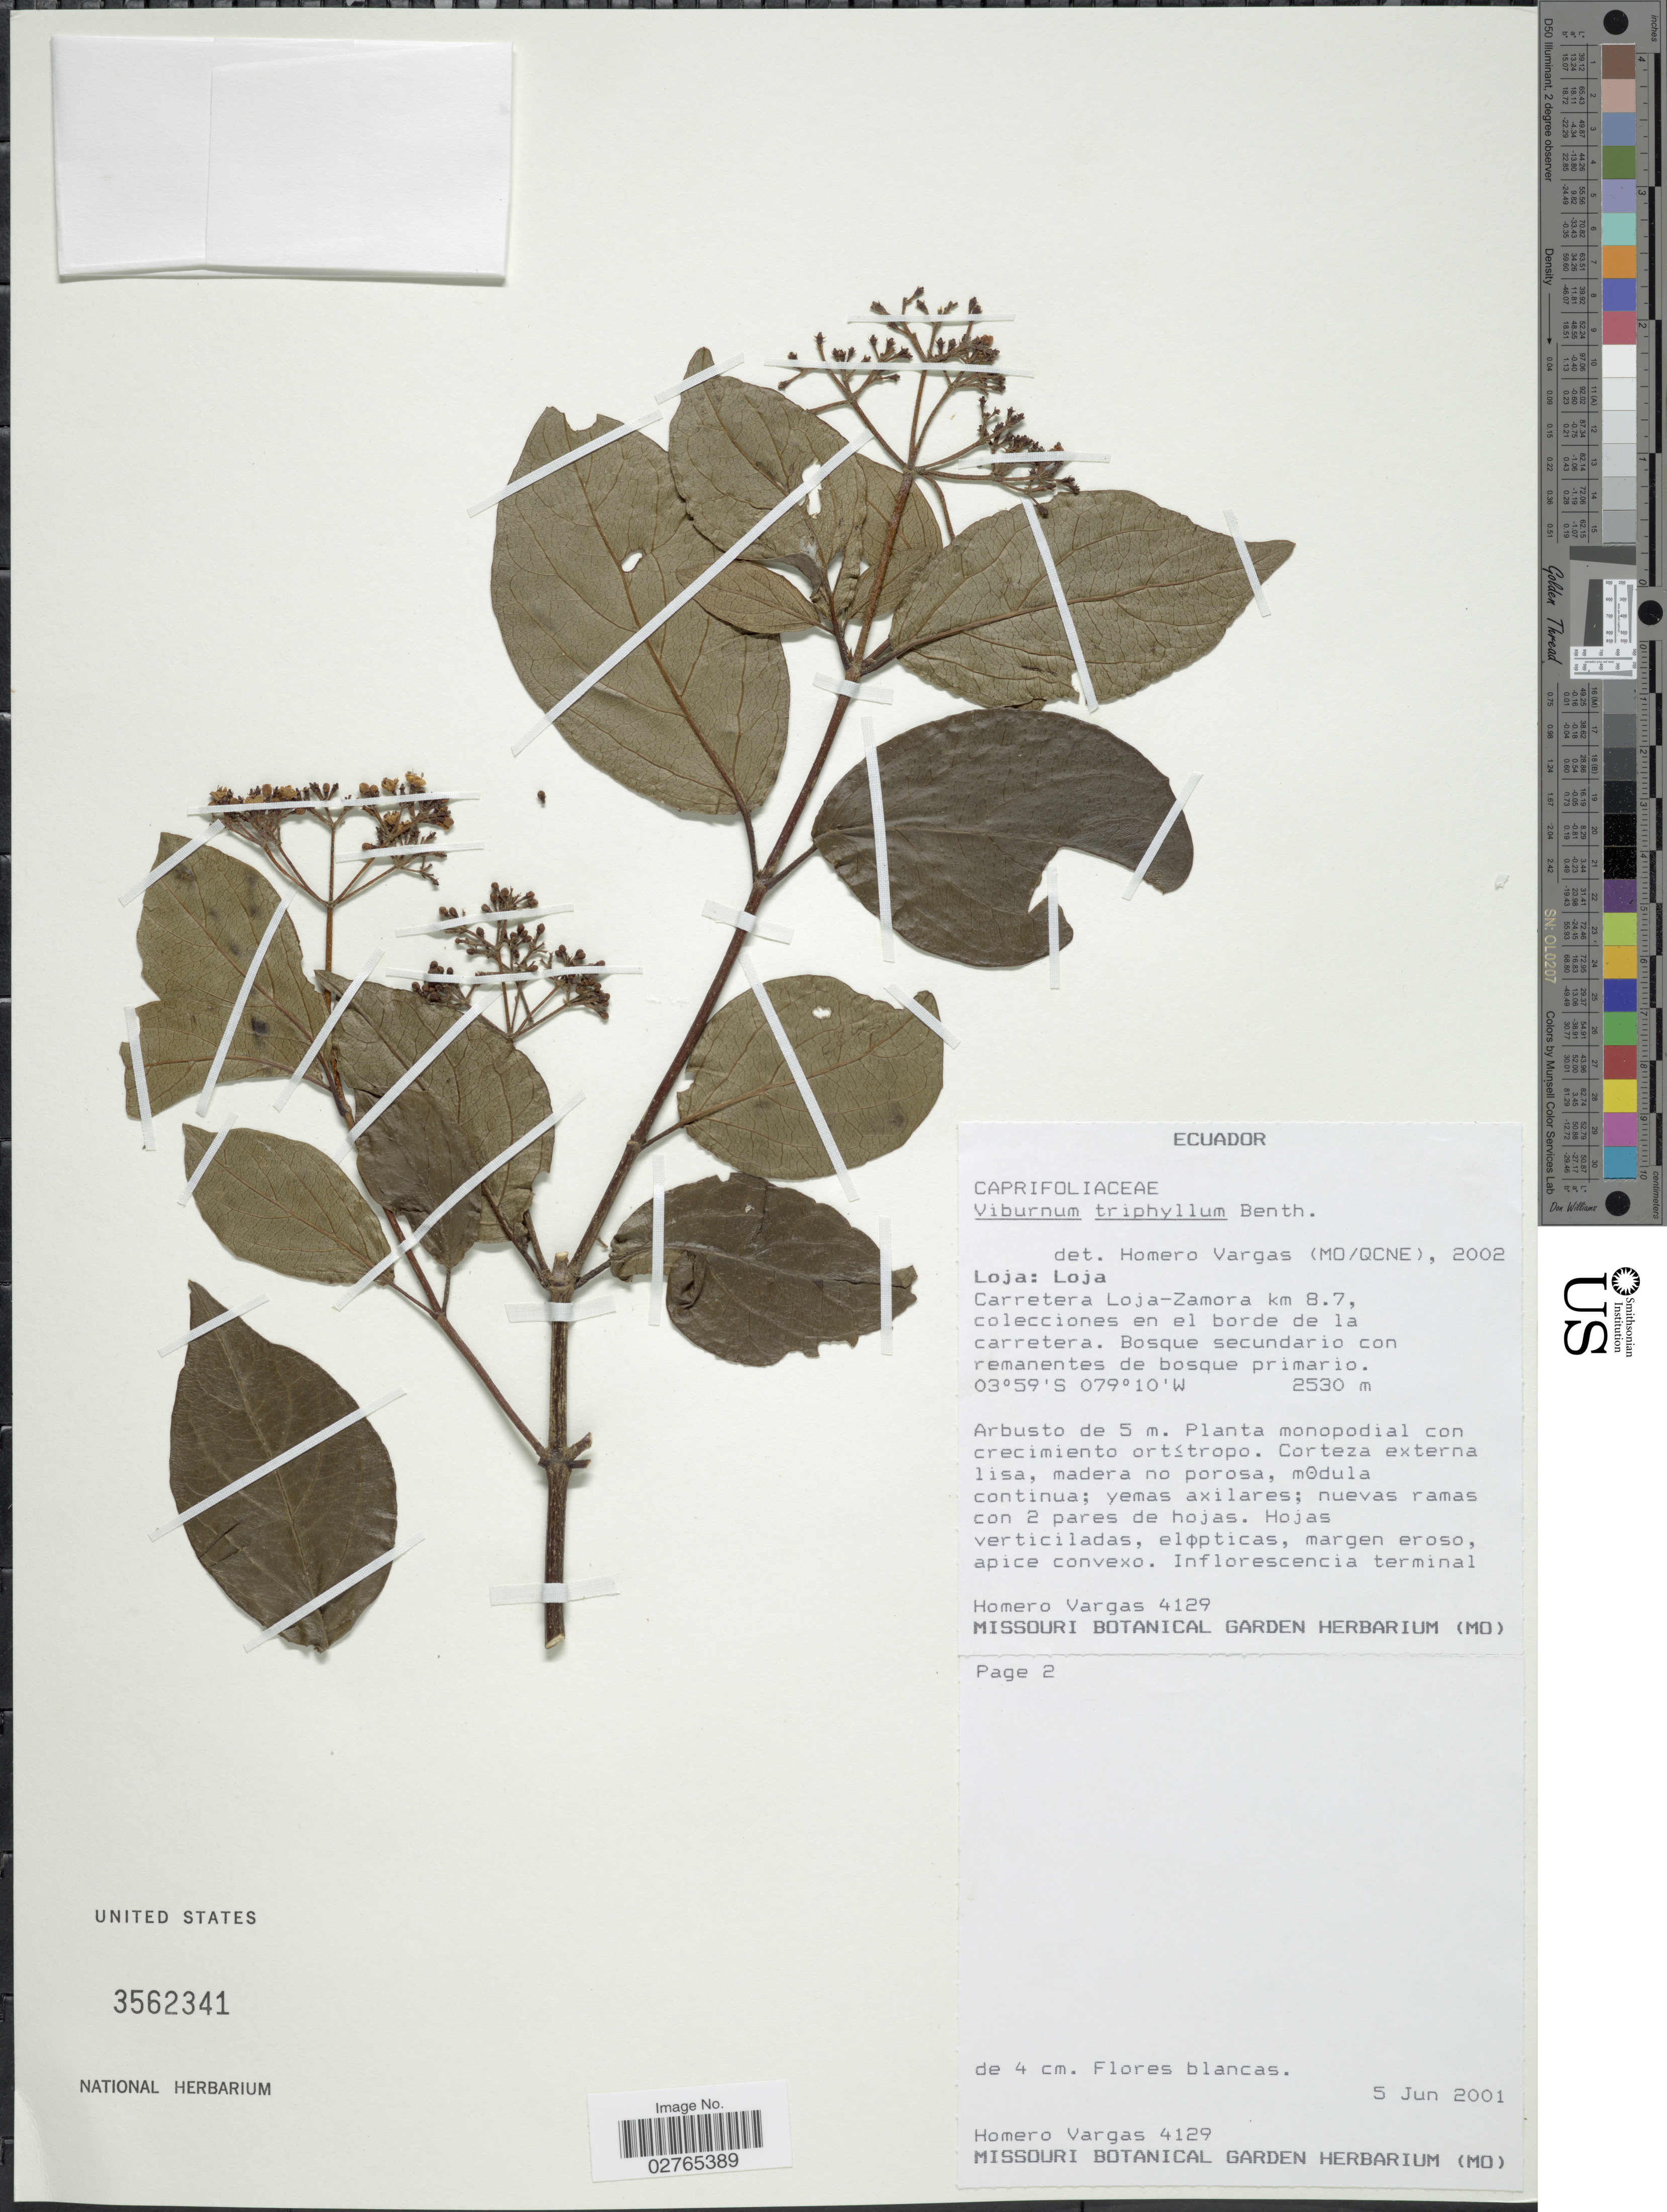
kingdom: Plantae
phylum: Tracheophyta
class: Magnoliopsida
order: Dipsacales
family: Viburnaceae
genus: Viburnum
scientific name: Viburnum triphyllum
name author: Benth.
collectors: H. Vargas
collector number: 4129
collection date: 2001-06-05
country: Ecuador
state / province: Loja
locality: Loja. Carretera Loja-Zamora km 8.7, collecciones en el borde de la carretera.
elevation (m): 2530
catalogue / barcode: US 3562341